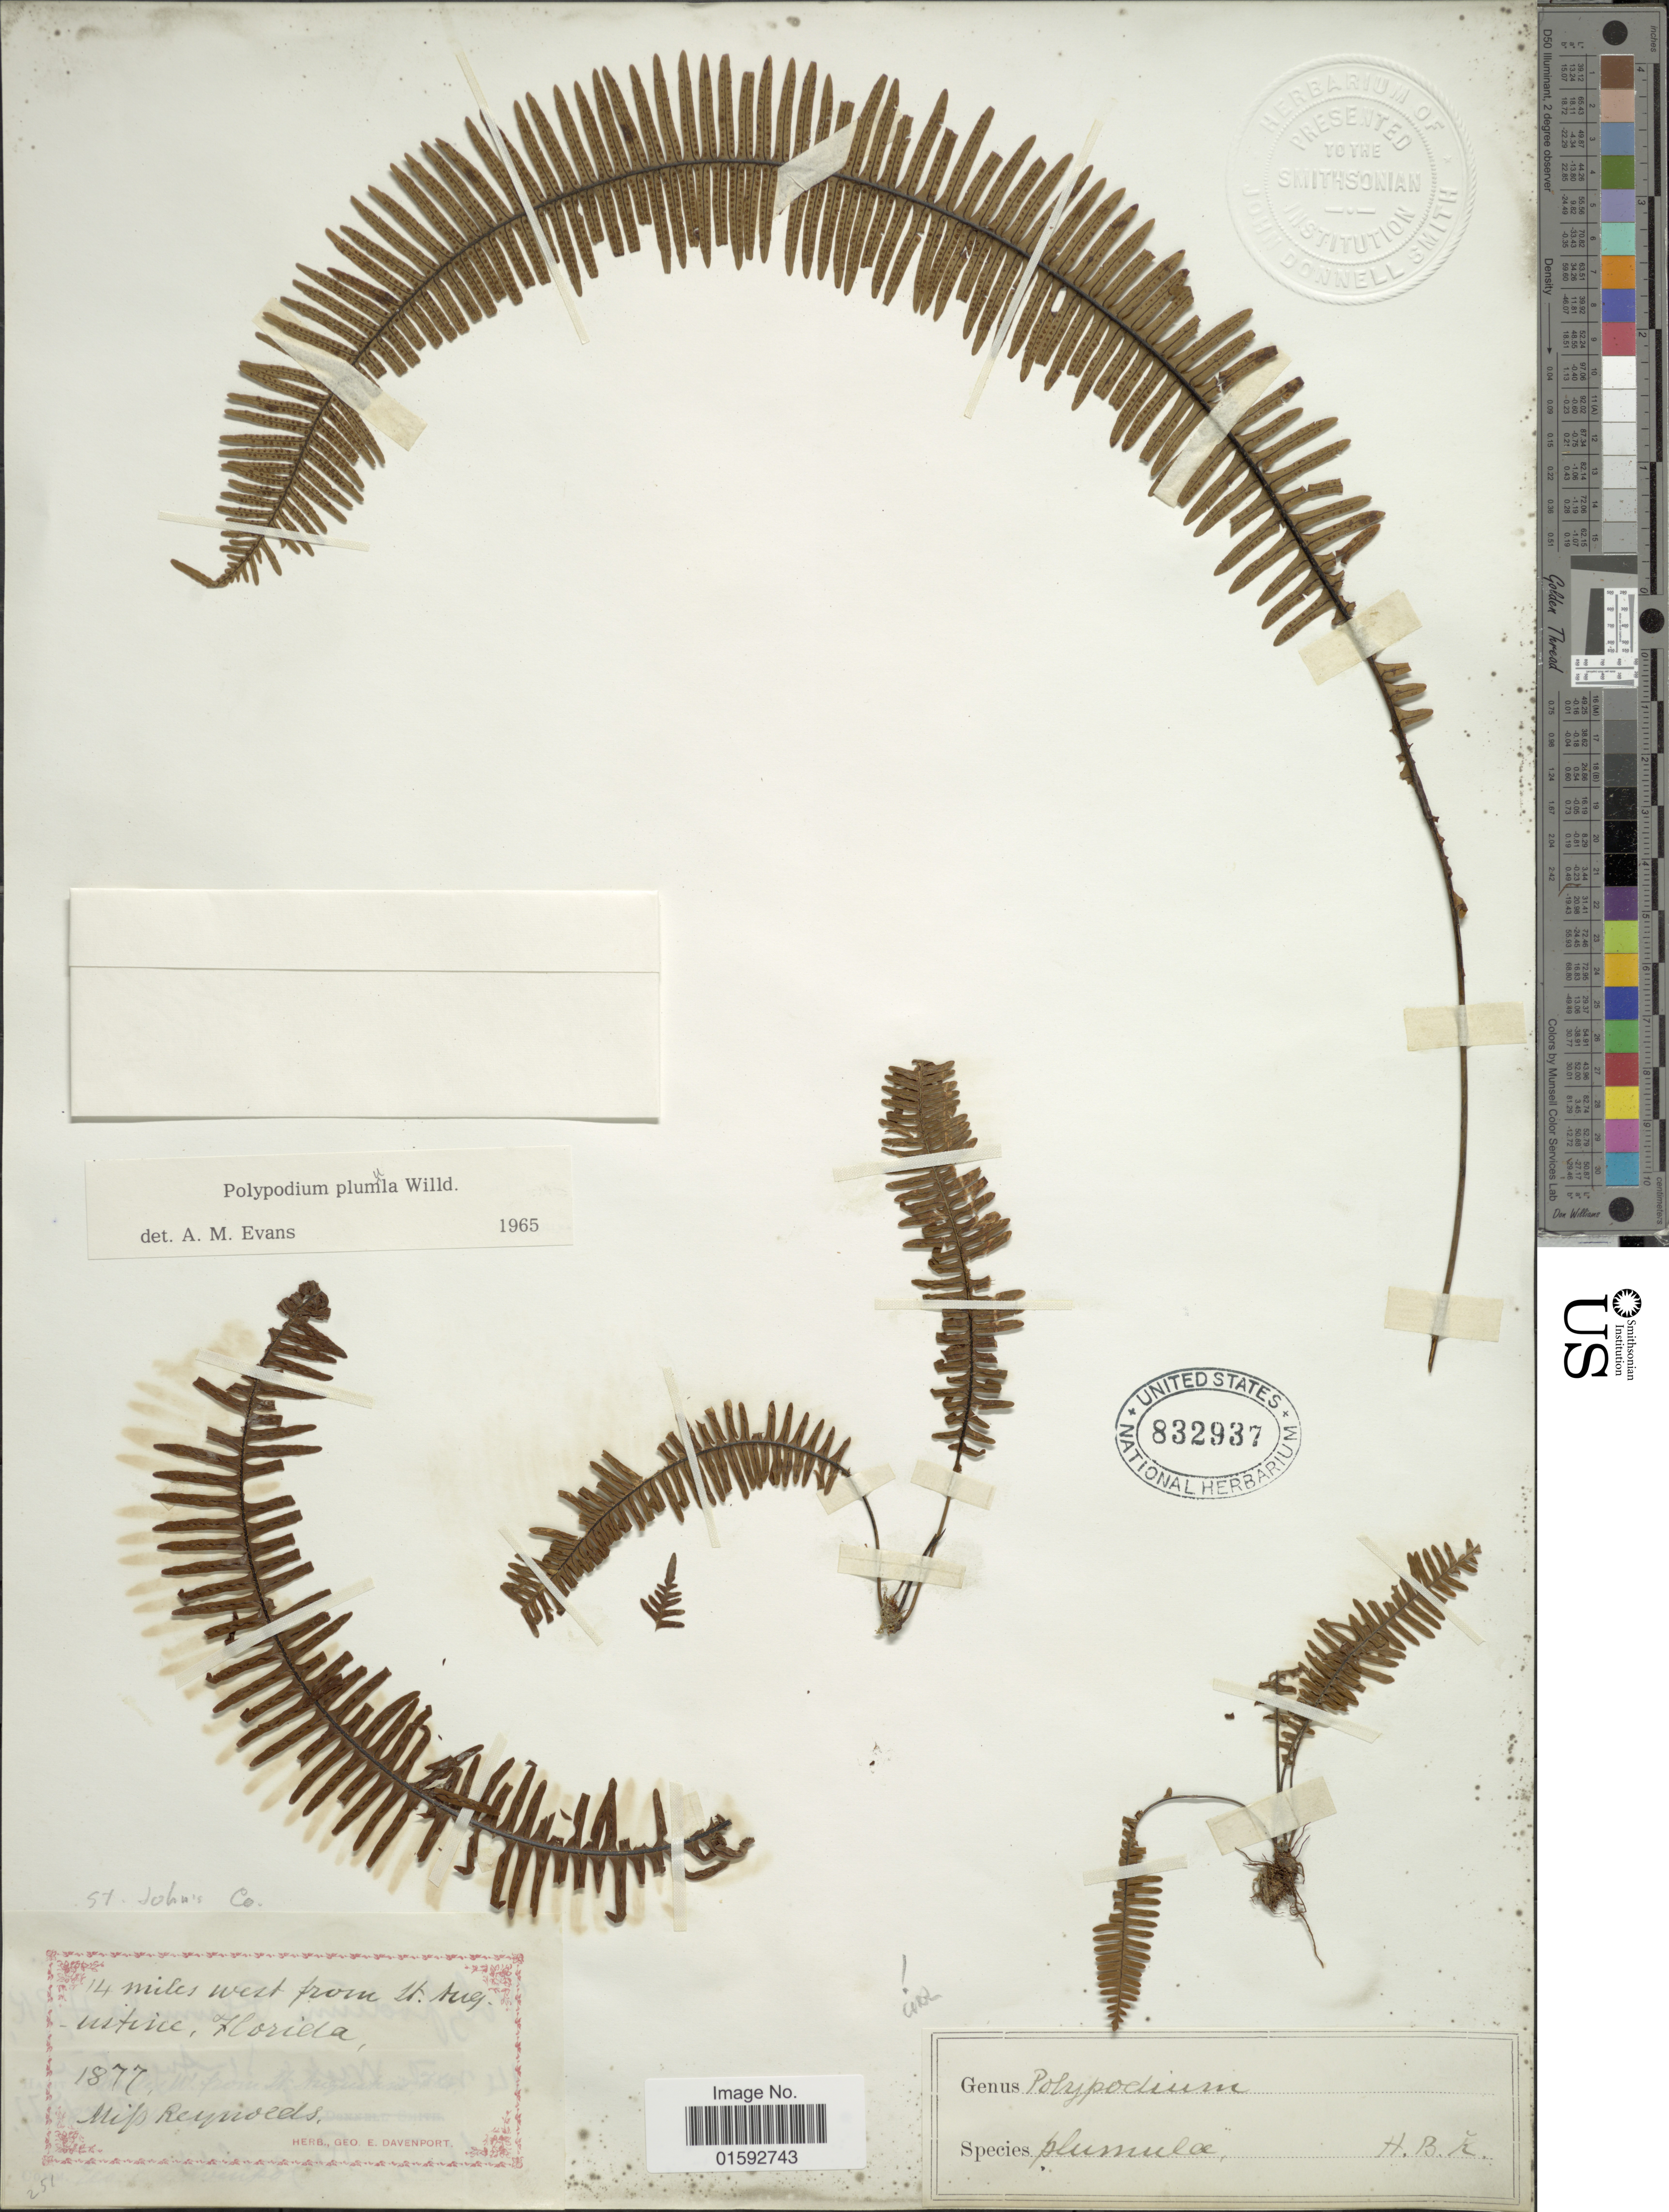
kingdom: Plantae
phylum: Tracheophyta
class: Polypodiopsida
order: Polypodiales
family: Polypodiaceae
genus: Pecluma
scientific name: Pecluma plumula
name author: (Humb. & Bonpl. ex Willd.) M.G. Price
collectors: -. Reynolds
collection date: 1877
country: United States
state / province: Florida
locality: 14 miles west from St. Augustine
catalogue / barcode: US 832937